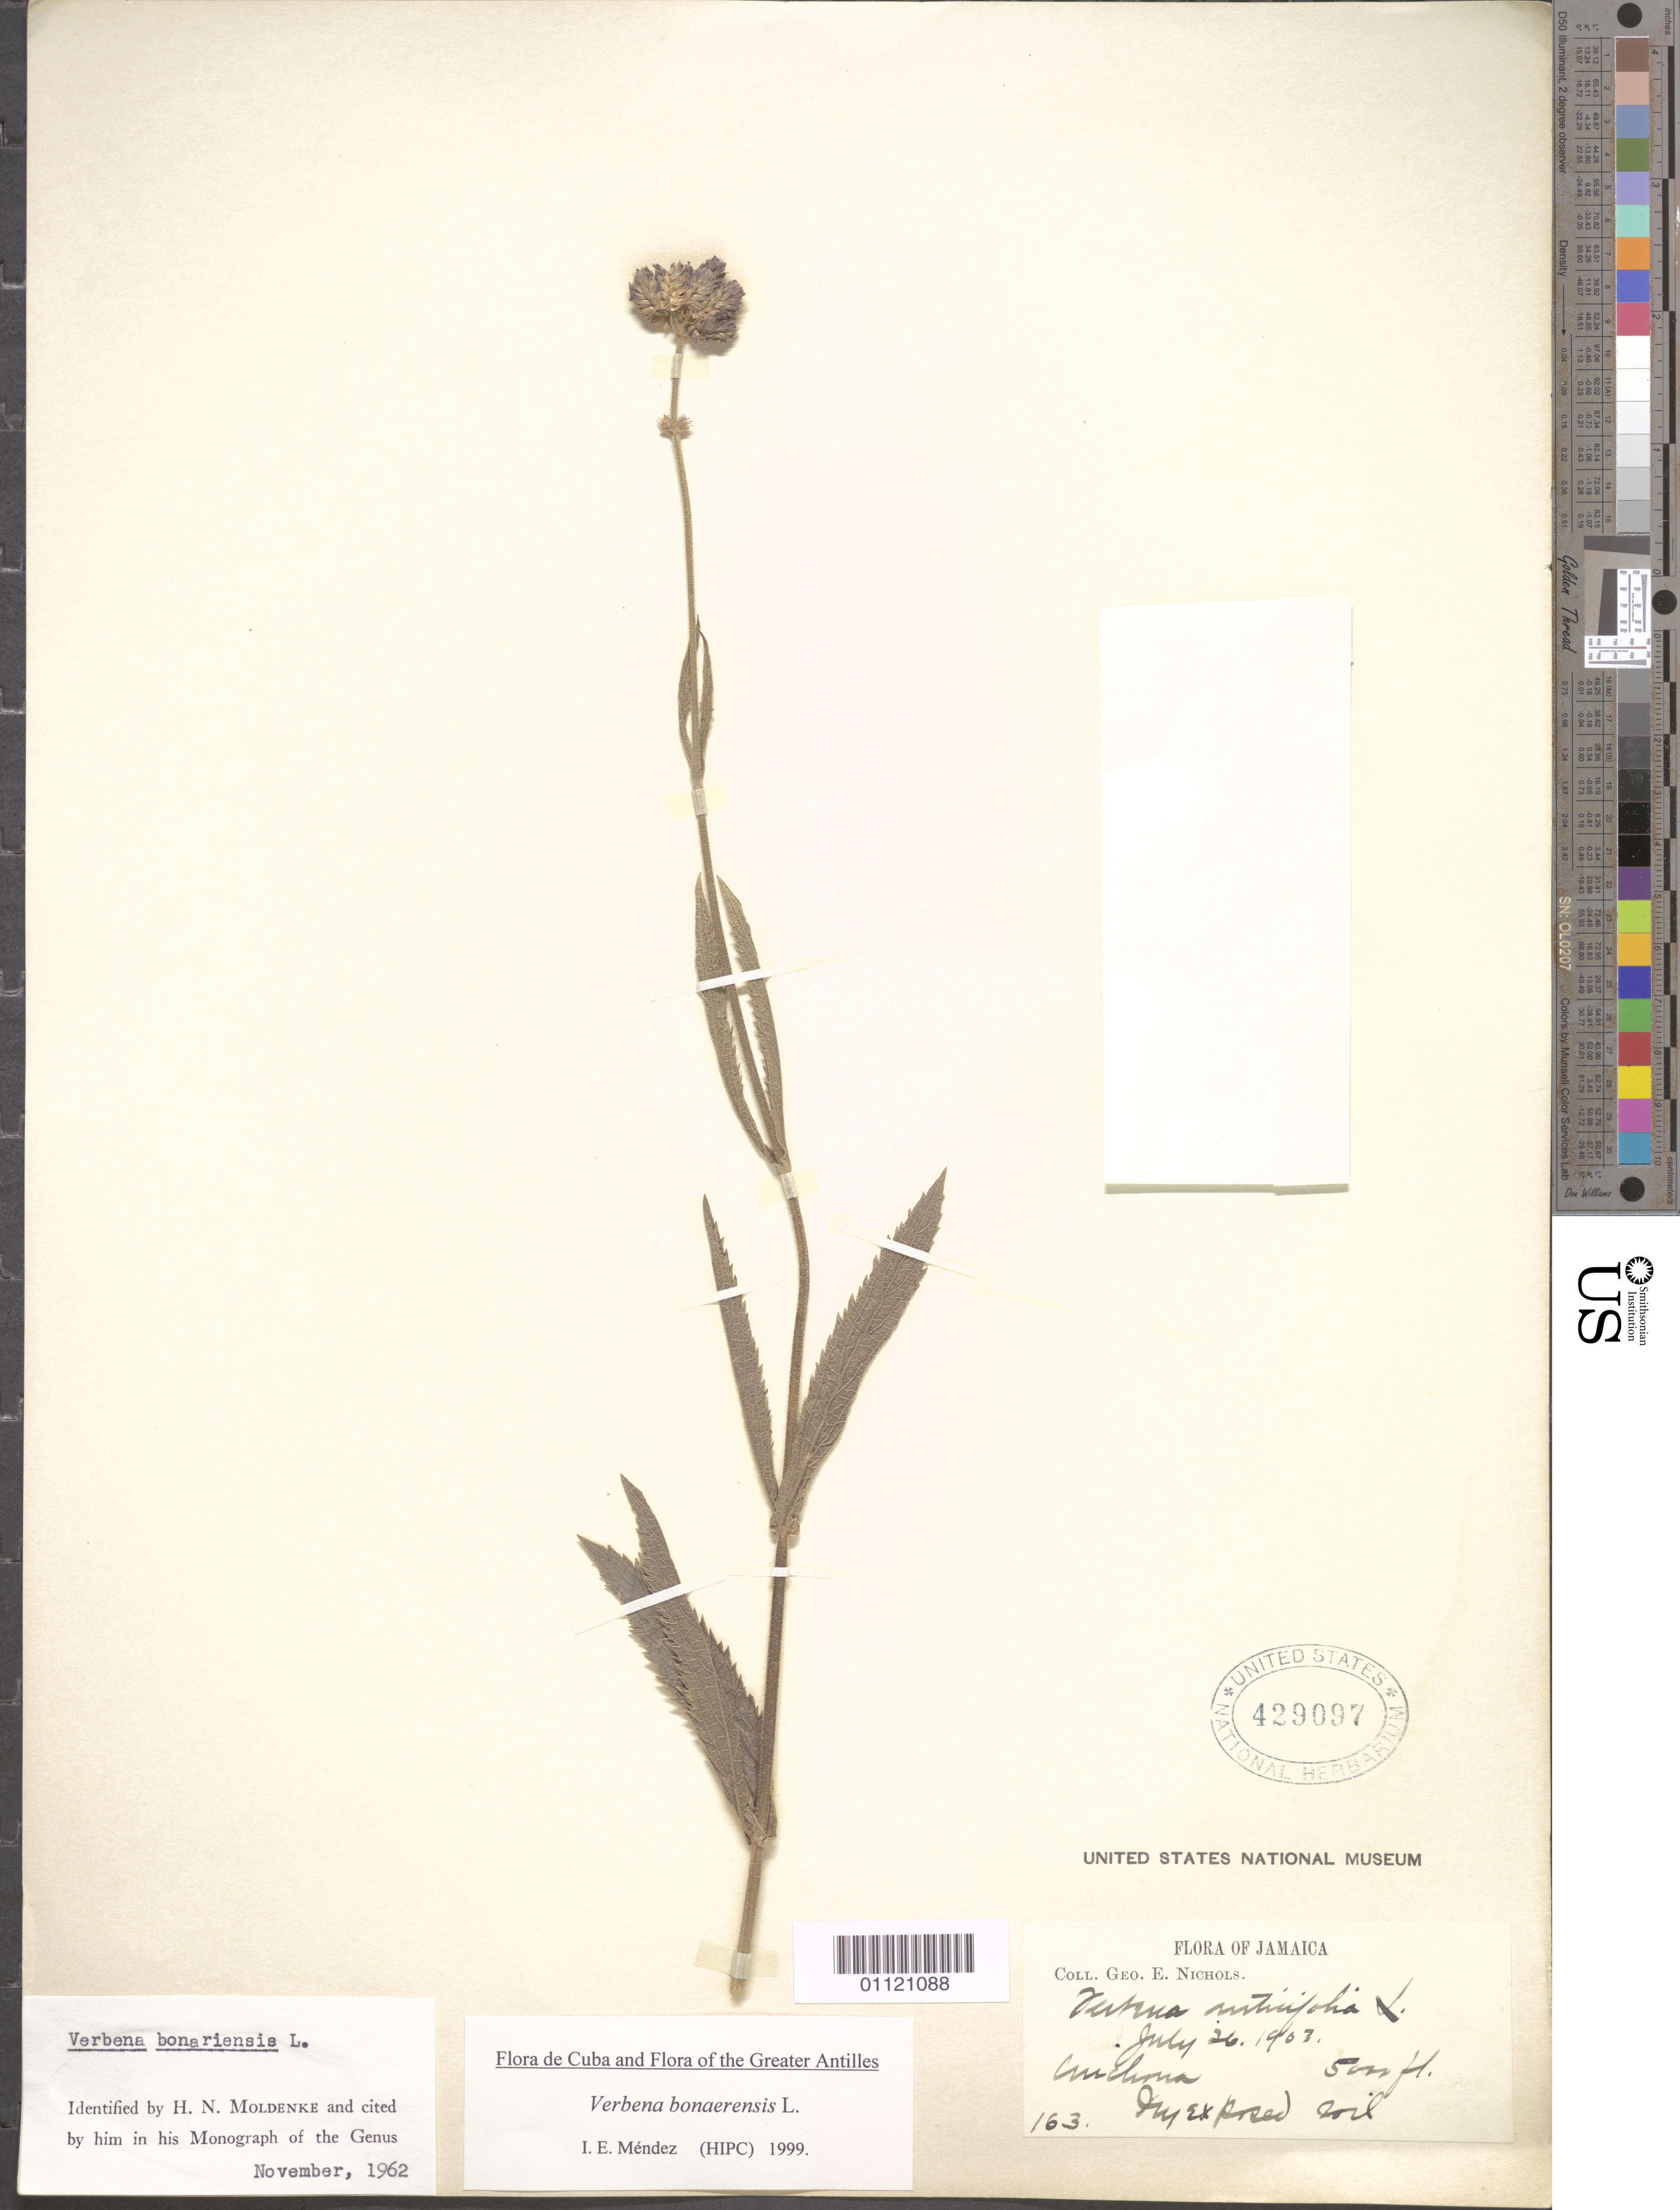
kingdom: Plantae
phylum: Tracheophyta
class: Magnoliopsida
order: Lamiales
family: Verbenaceae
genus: Verbena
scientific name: Verbena bonariensis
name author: L.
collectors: G. E. Nichols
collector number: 163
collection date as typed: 26 Jul 1903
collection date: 1903-07-26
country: Jamaica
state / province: Saint Andrew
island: Jamaica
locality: Cinchona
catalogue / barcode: US 429097